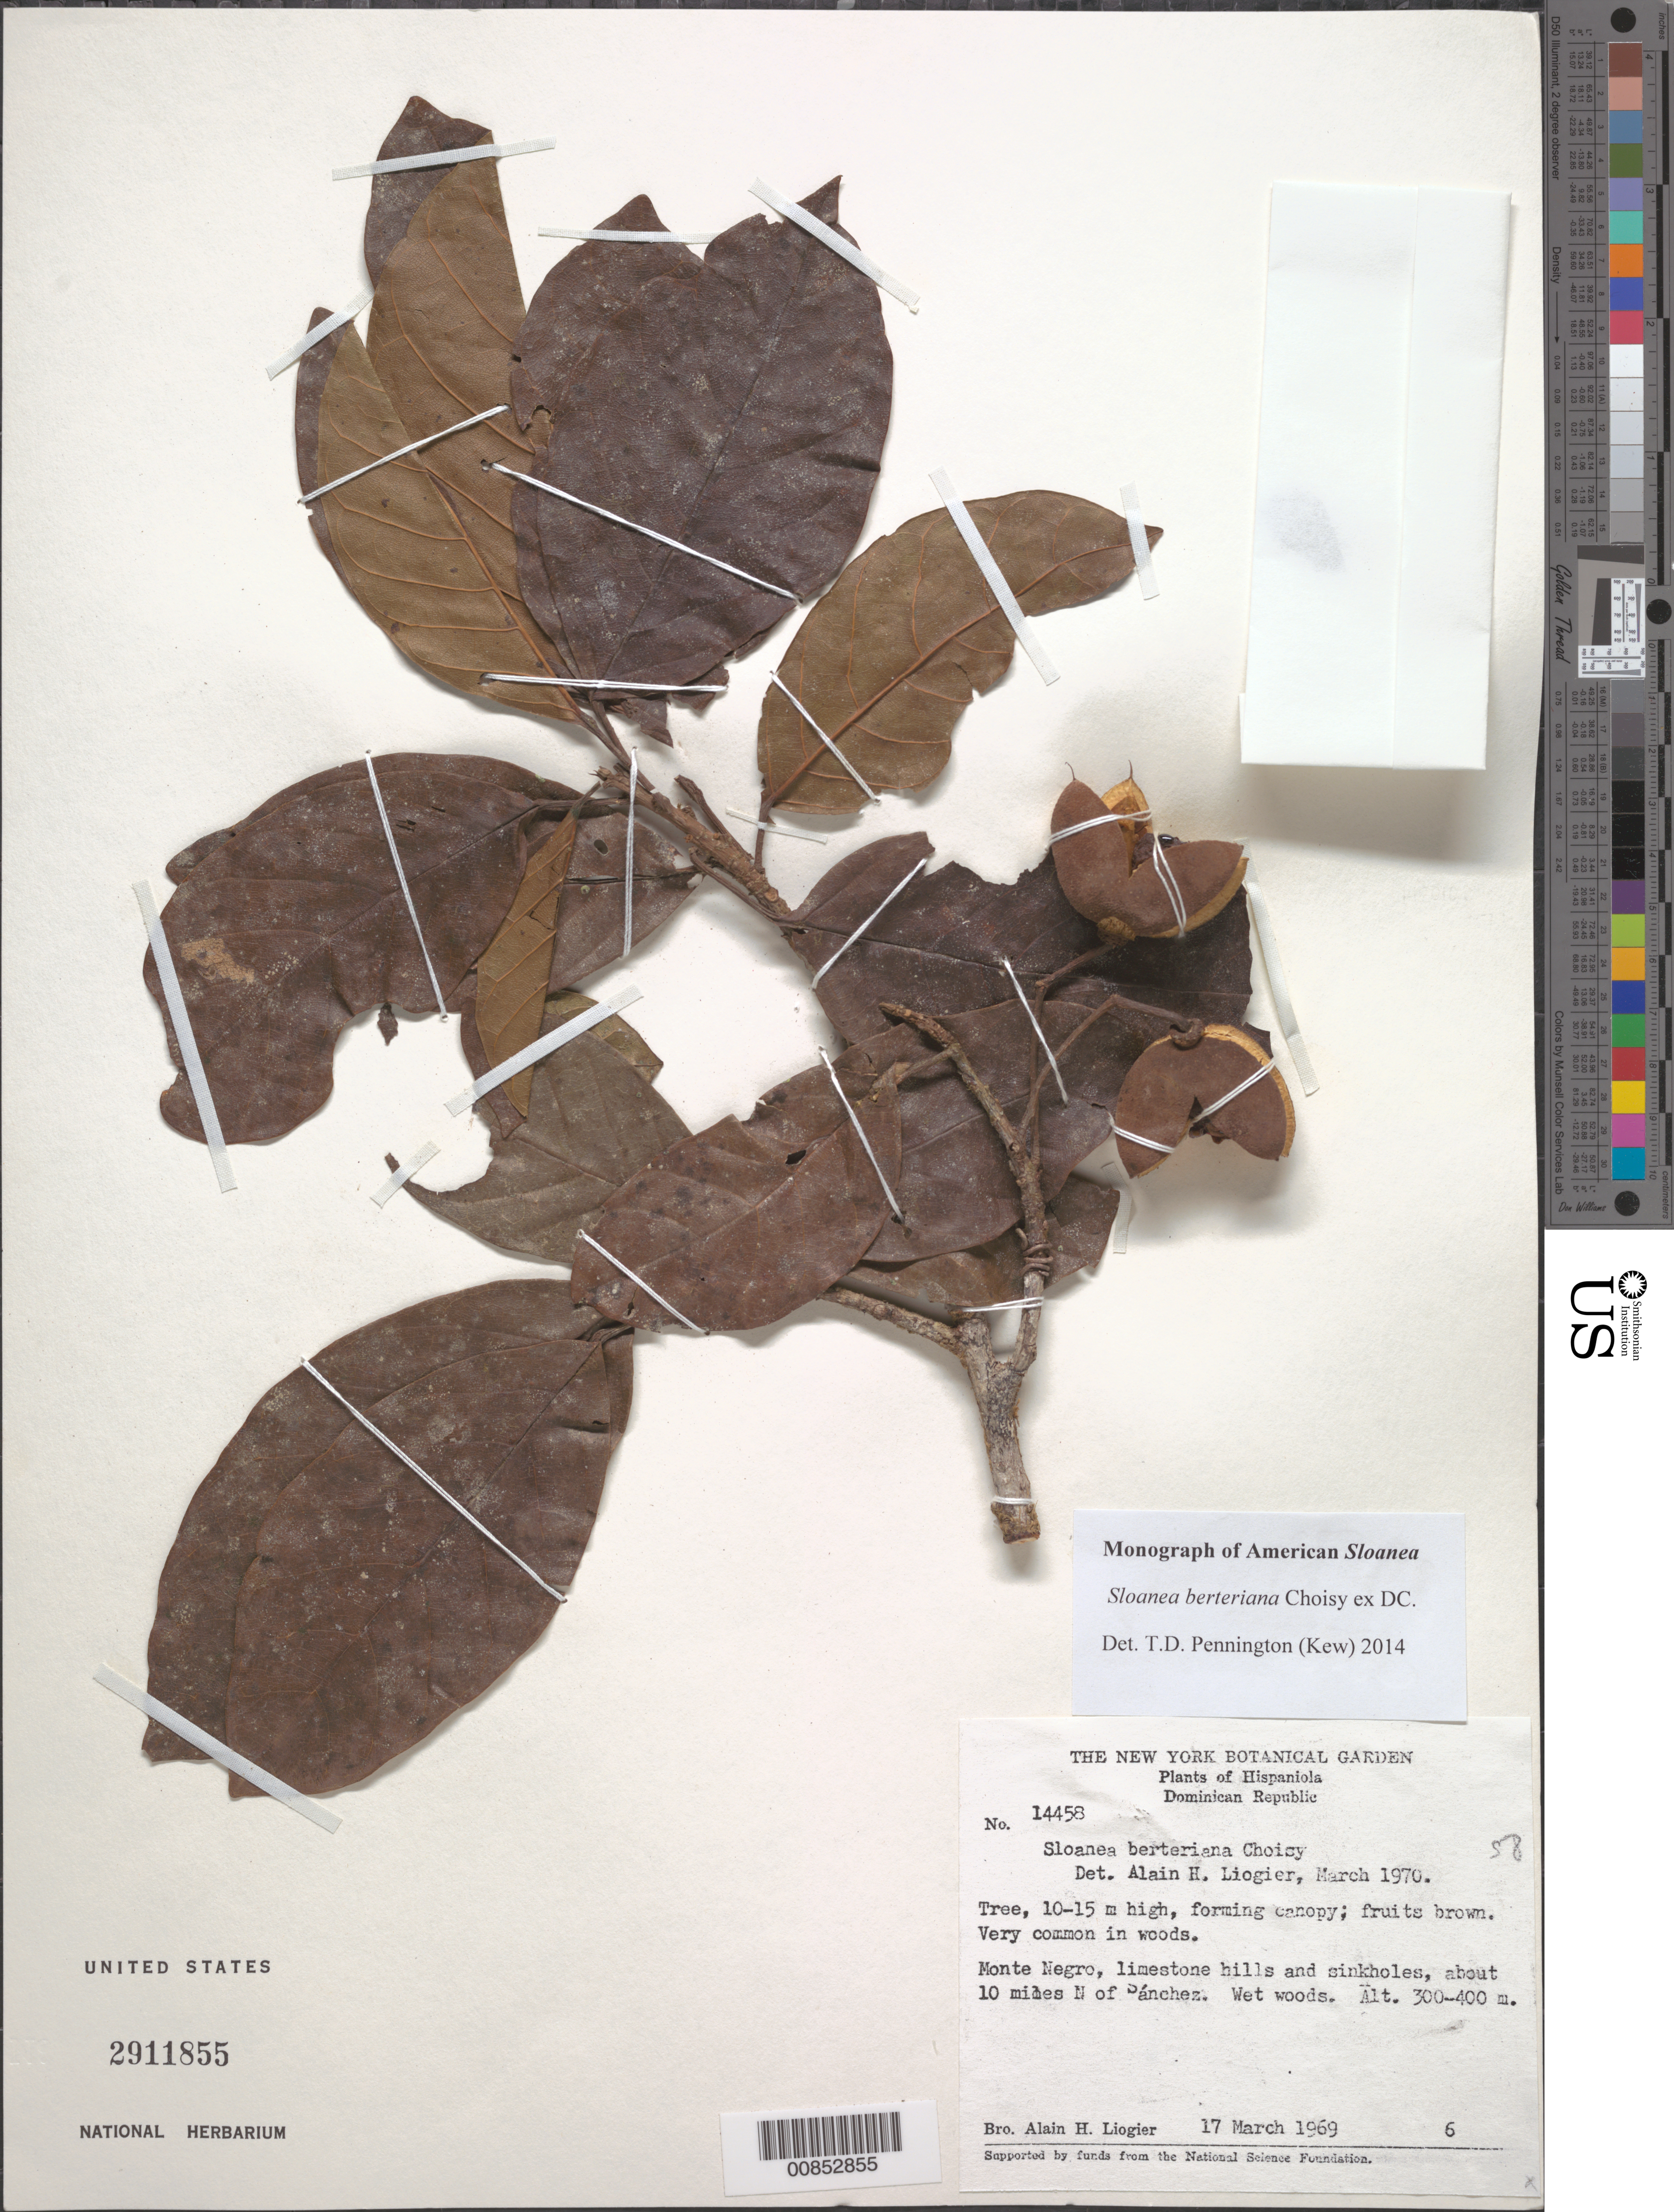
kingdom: Plantae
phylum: Tracheophyta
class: Magnoliopsida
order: Oxalidales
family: Elaeocarpaceae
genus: Sloanea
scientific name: Sloanea berteroana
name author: Choisy ex DC.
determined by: Pennington, T. D., (K)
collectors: A. H. Liogier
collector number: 14458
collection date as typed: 17 Mar 1969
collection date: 1969-03-17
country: Dominican Republic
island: Hispaniola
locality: Monte Negro, about 10 miles N of Sánchez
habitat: Wet woods on limestone hills and sinkholes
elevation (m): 300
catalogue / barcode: US 2911855